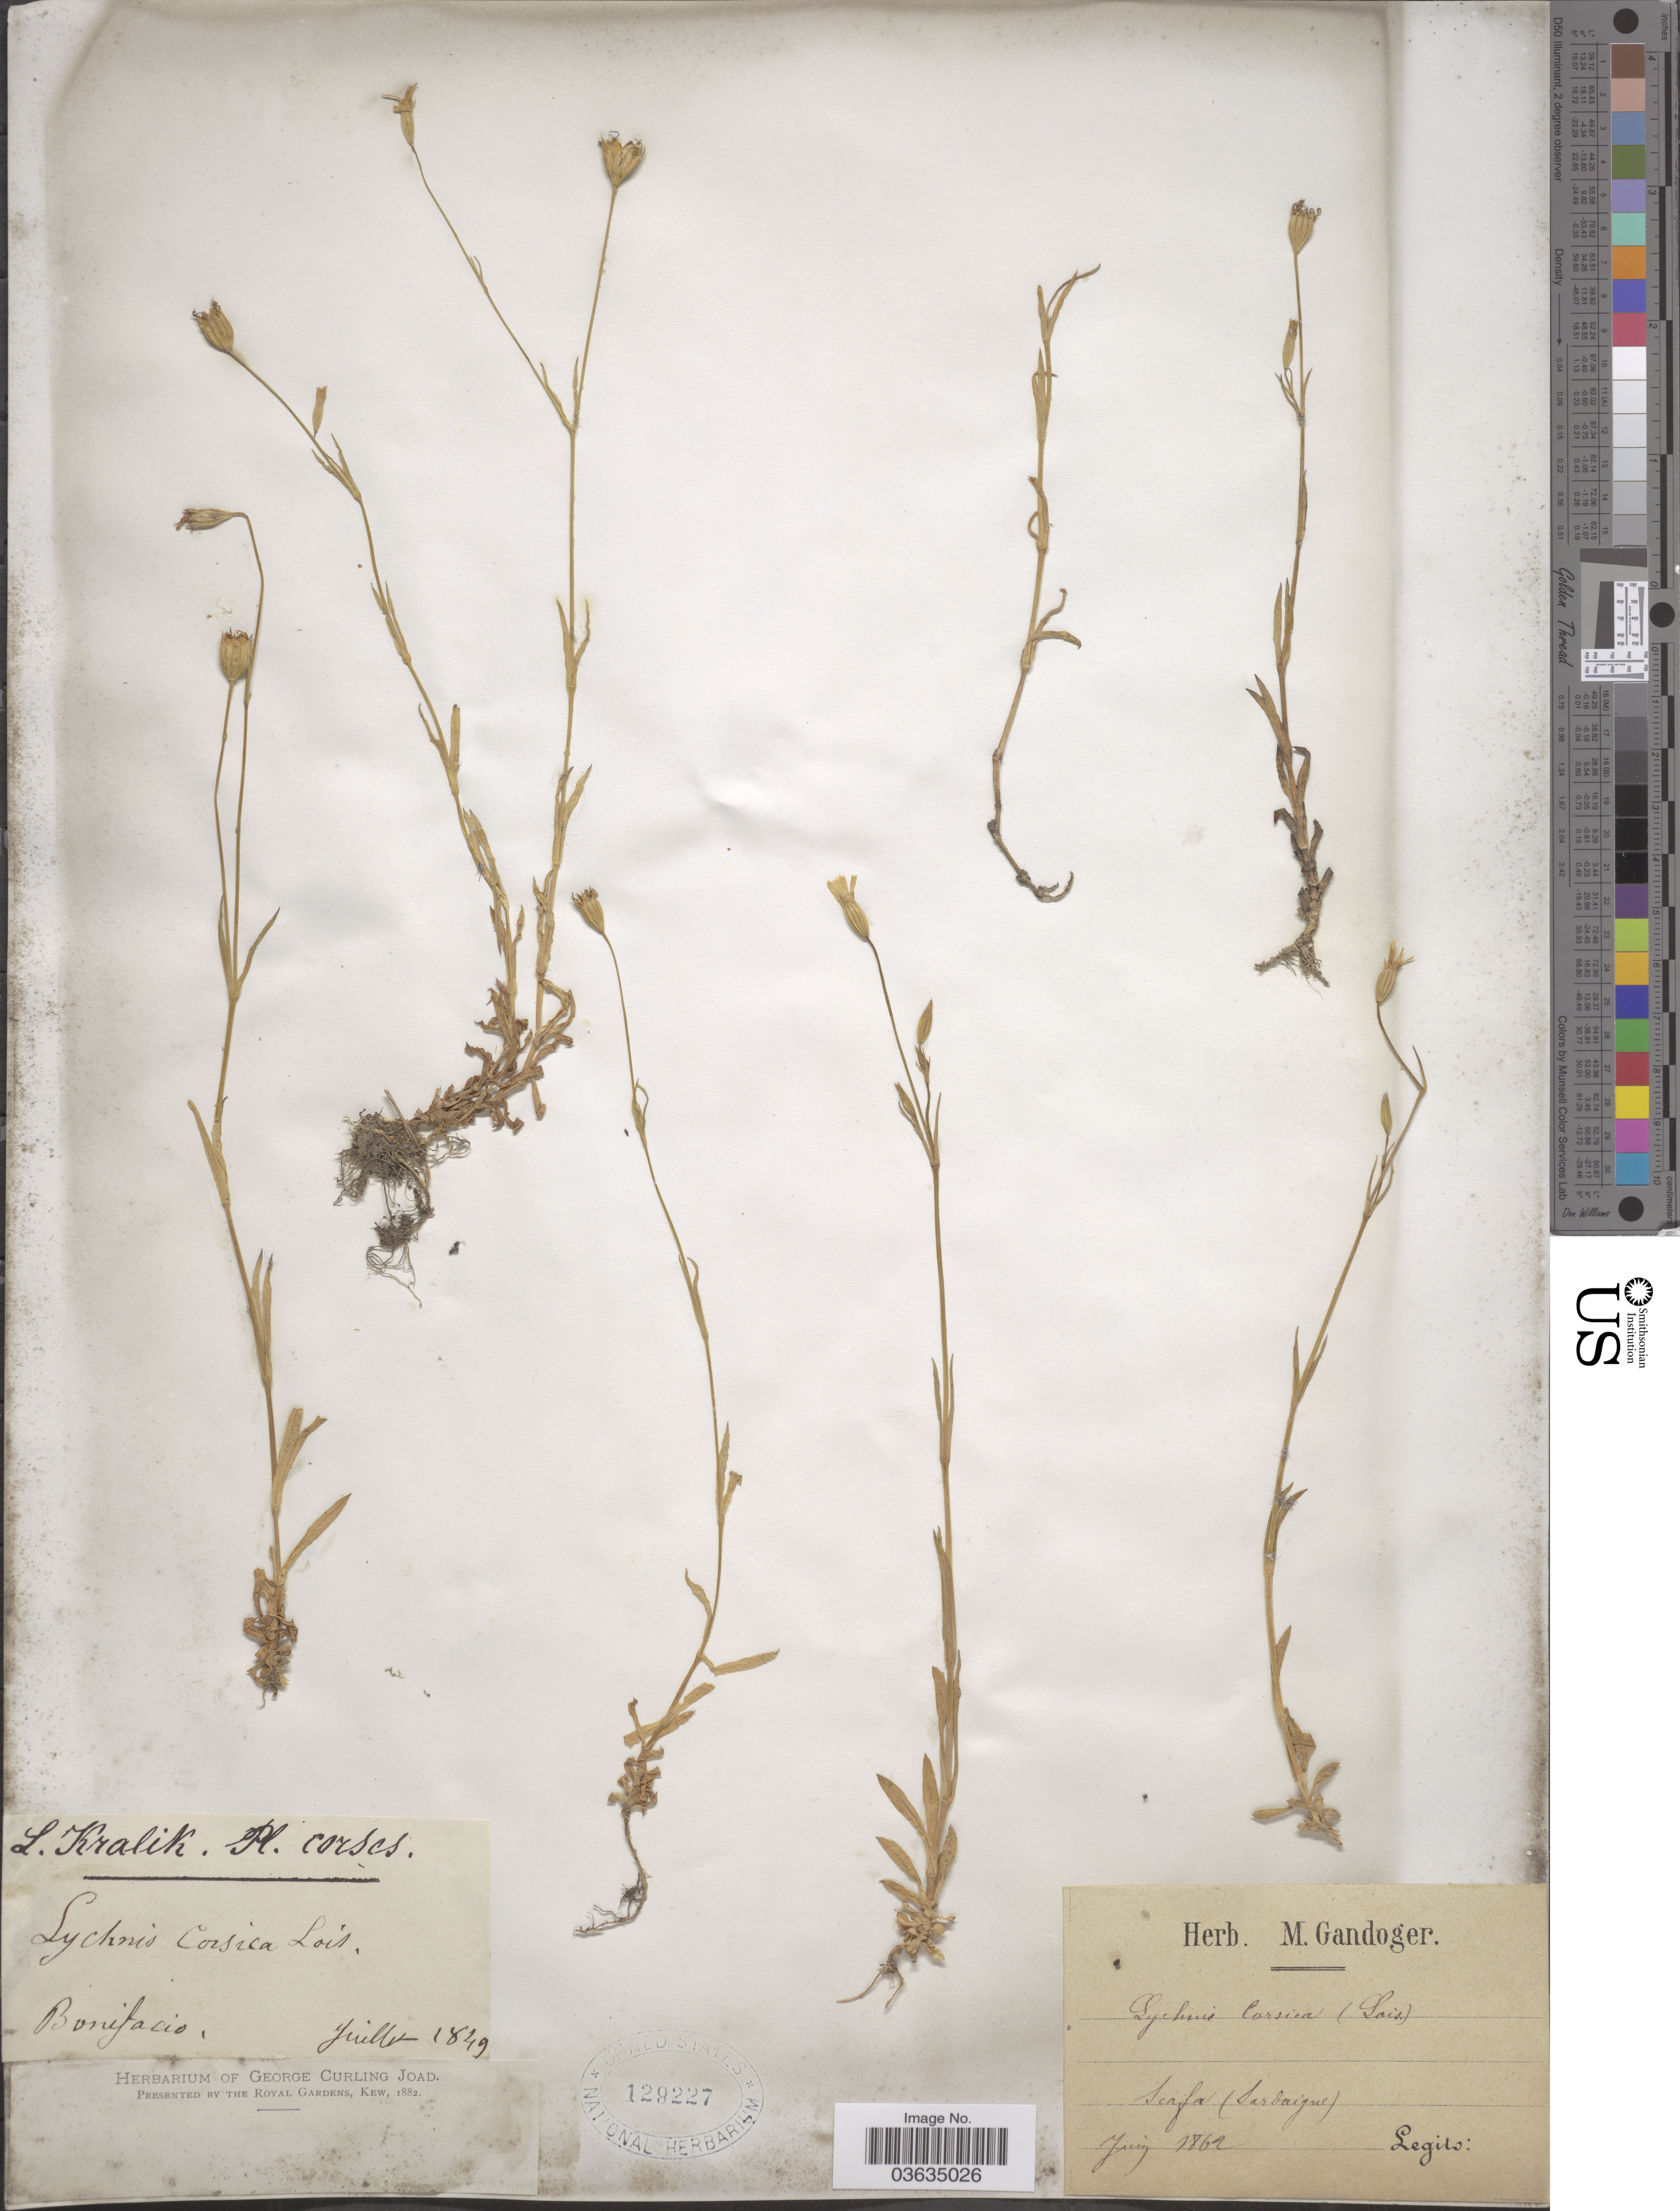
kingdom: Plantae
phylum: Tracheophyta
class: Magnoliopsida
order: Caryophyllales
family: Caryophyllaceae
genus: Eudianthe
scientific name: Eudianthe laeta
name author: (Aiton) Rchb. ex Willk.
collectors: Ex Herb. M. Gandoger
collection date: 1862-07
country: Italy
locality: Seafa (Sardaigne).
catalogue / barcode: US 129227-2